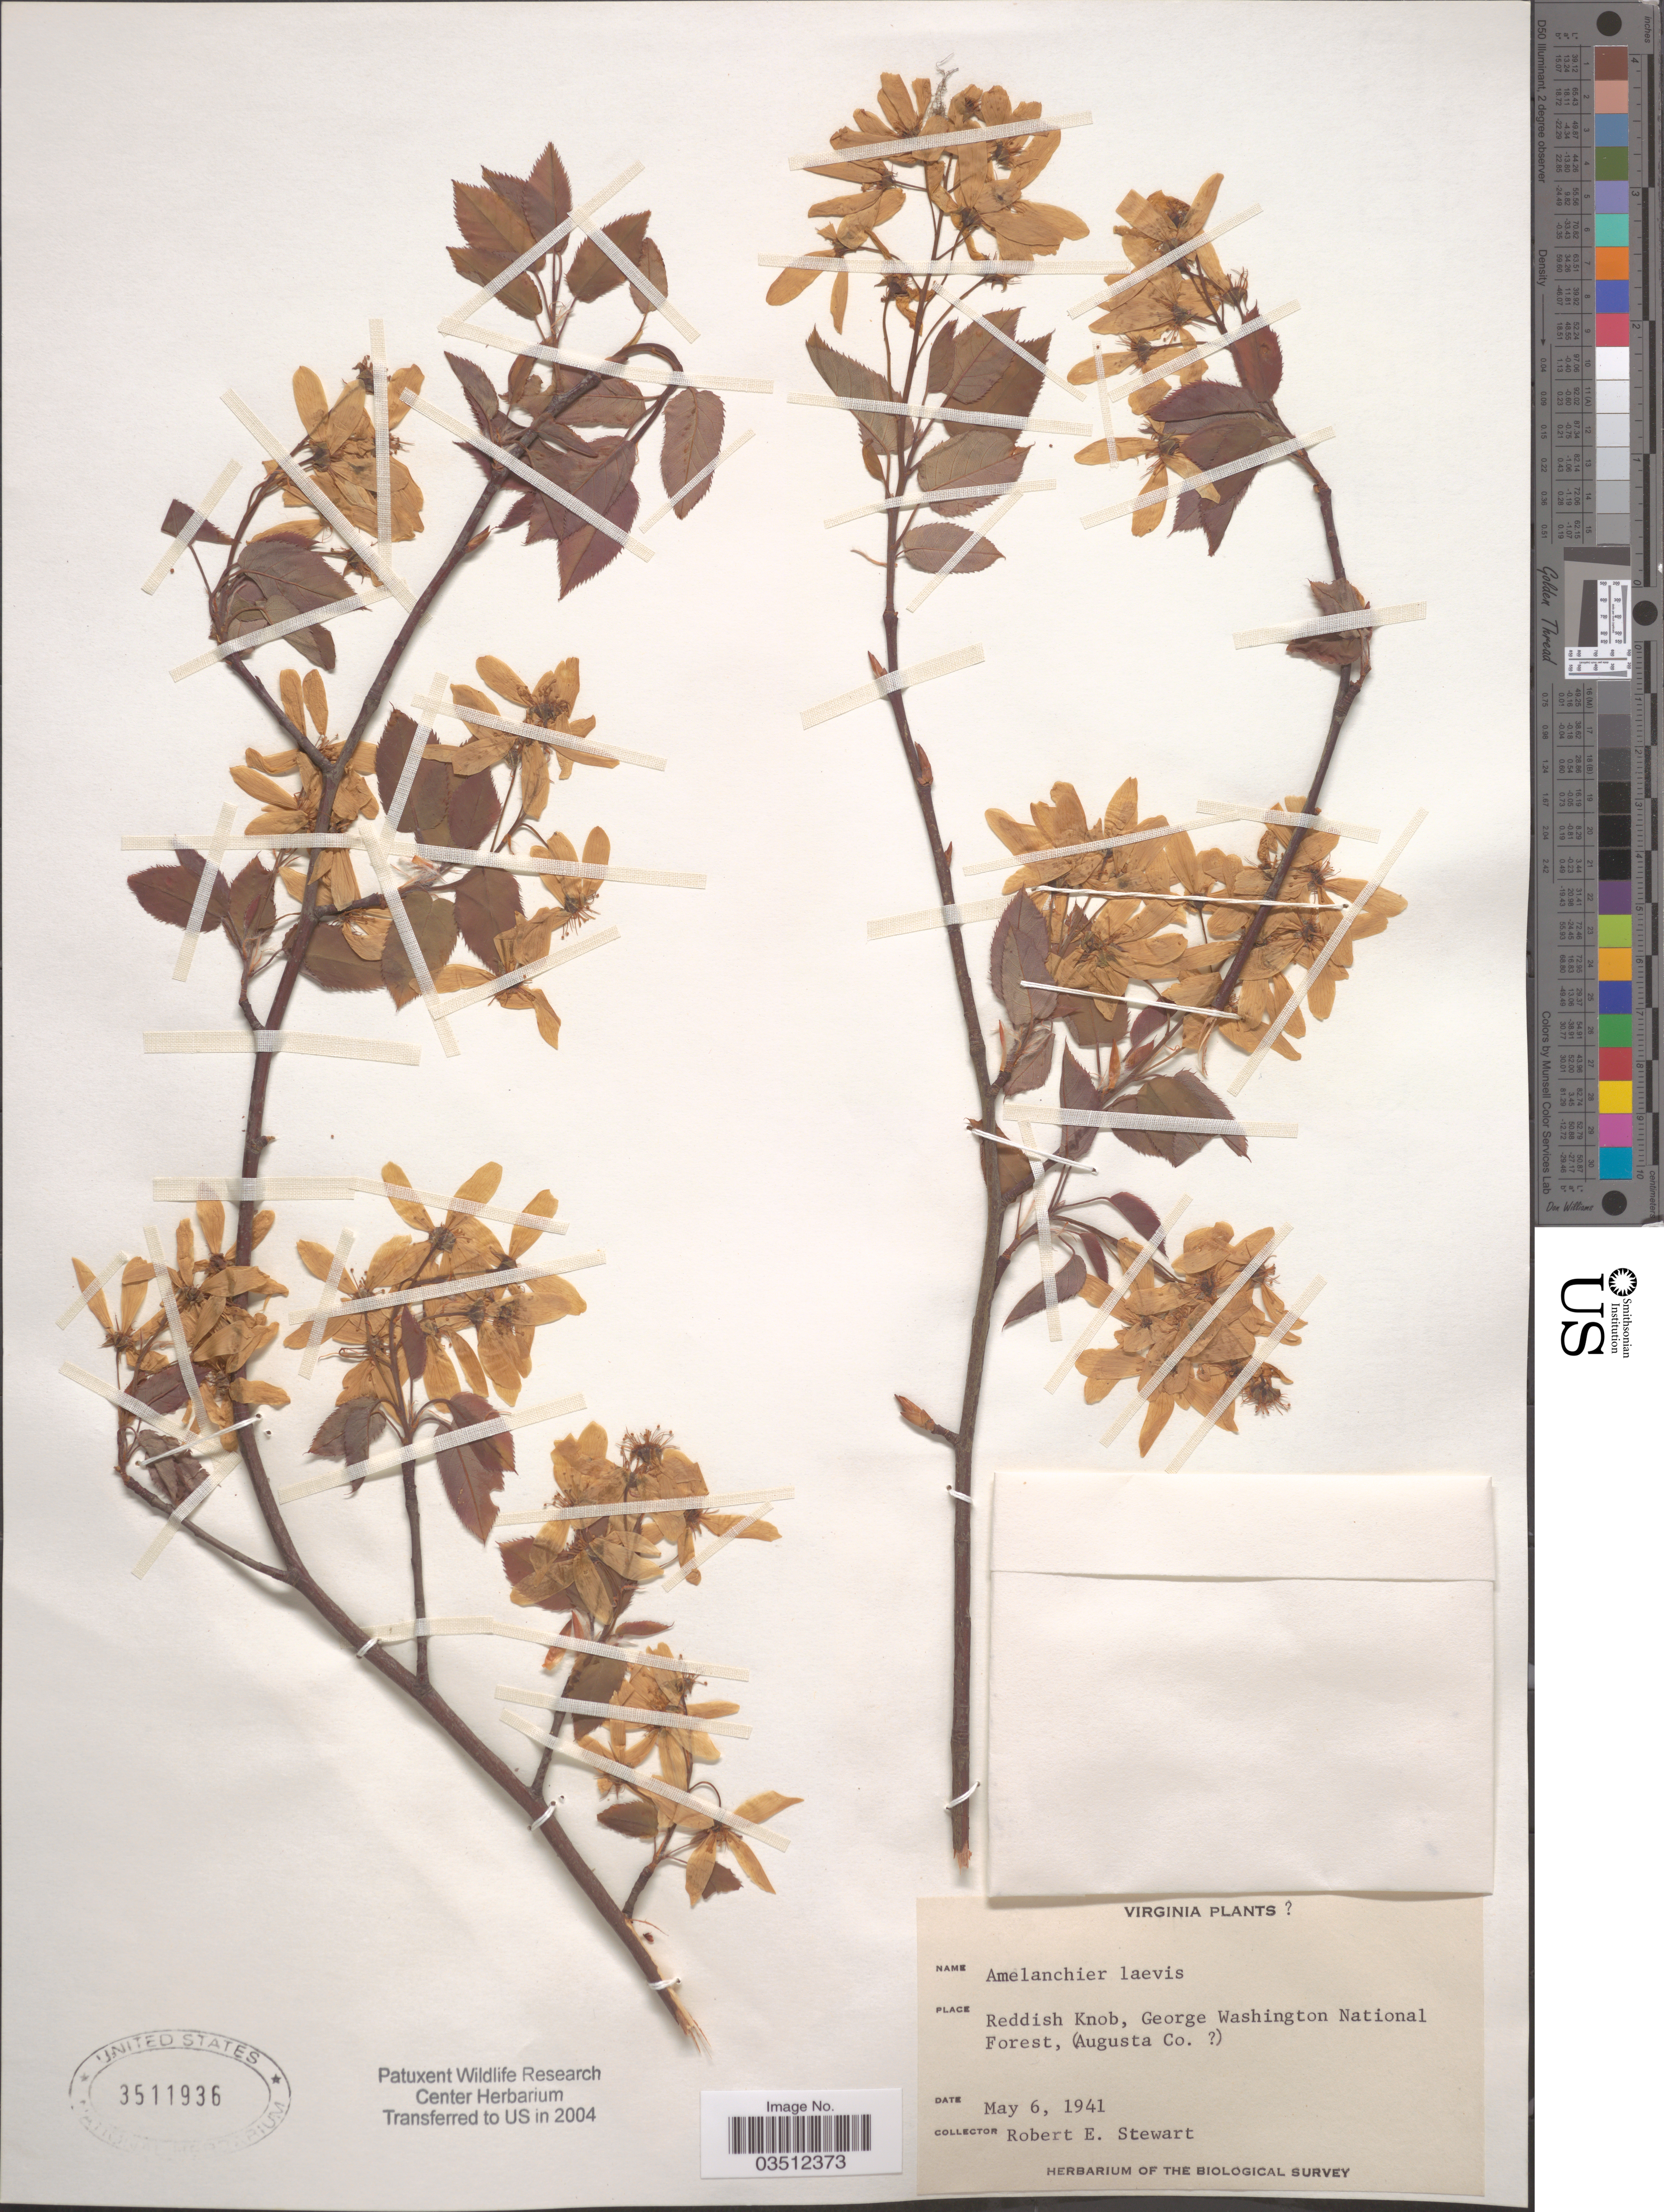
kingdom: Plantae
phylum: Tracheophyta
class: Magnoliopsida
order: Rosales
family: Rosaceae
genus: Amelanchier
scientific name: Amelanchier laevis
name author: Wiegand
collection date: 1941-05-06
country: United States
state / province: Virginia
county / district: Augusta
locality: Reddish Knob, George Washington National Forest, (Augusta Co. [unsure placement]).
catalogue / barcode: US 3511936